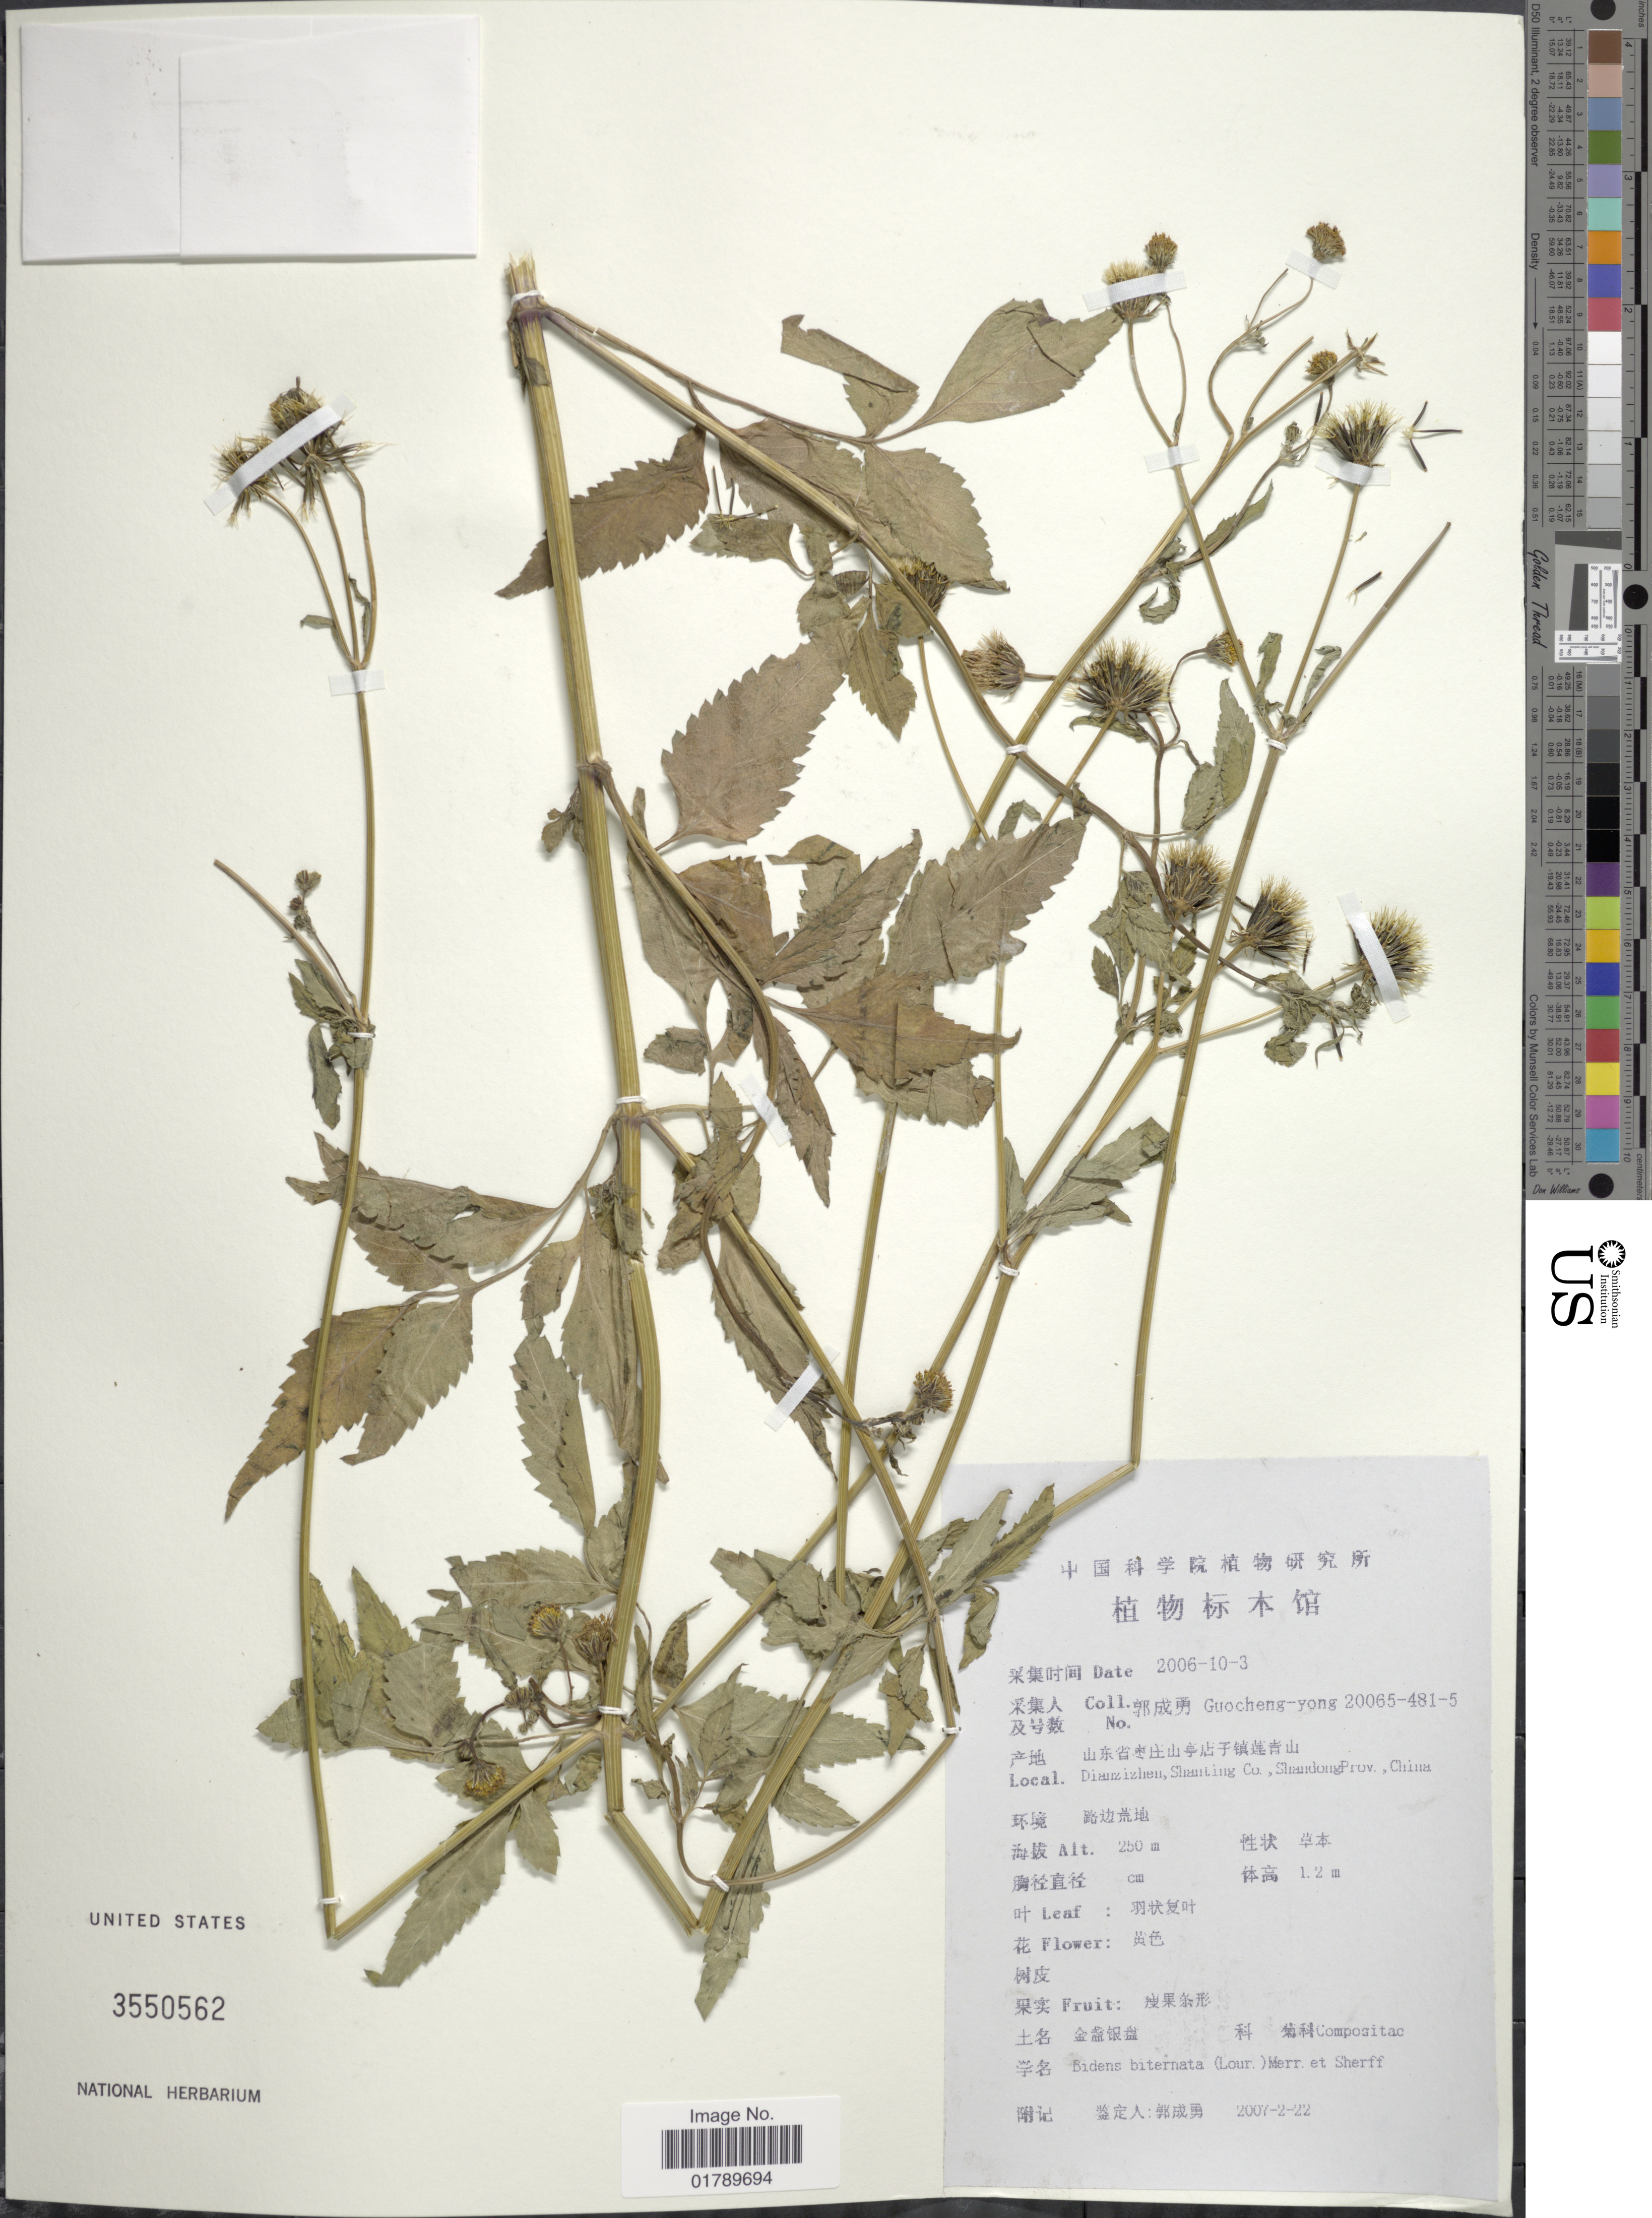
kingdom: Plantae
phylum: Tracheophyta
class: Magnoliopsida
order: Asterales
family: Asteraceae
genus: Bidens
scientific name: Bidens tripartita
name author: L.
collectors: Guo cheng-yong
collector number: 20065-481-5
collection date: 2006-10-03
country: China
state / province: Shandong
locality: Datianzhuangzhen, Shanting Co., ShandongProv., China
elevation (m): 250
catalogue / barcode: US 3550562